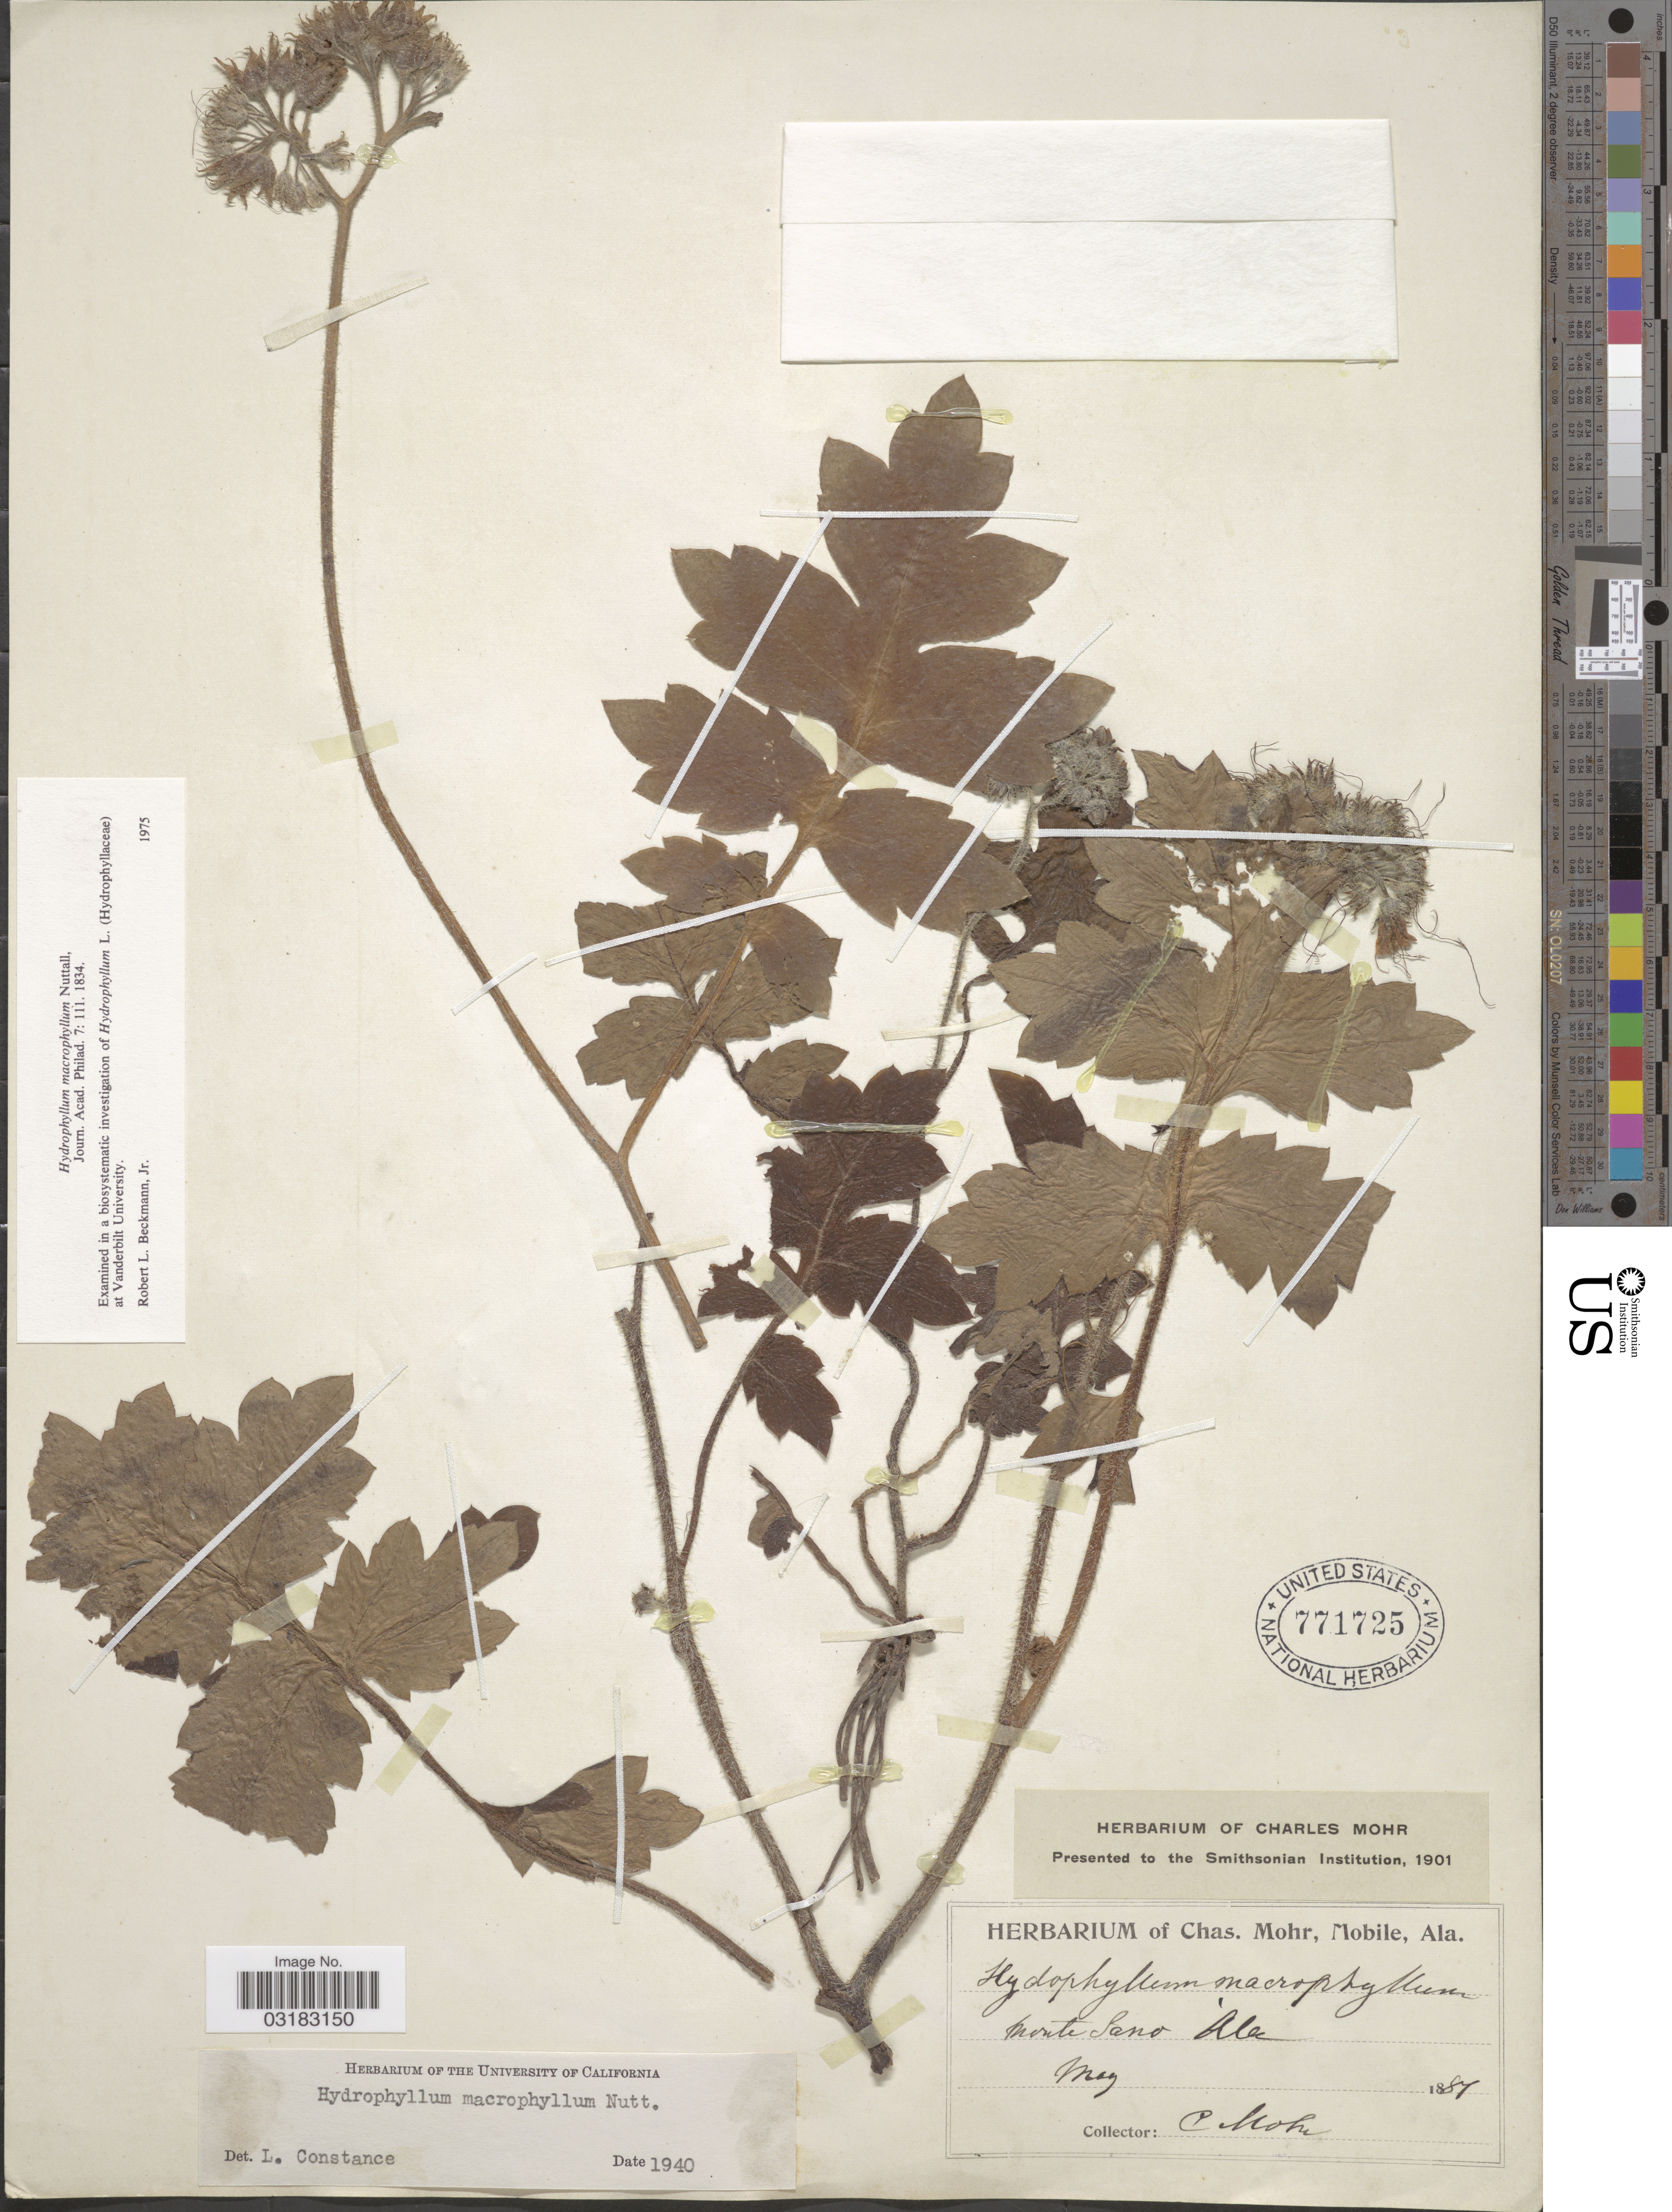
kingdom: Plantae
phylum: Tracheophyta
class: Magnoliopsida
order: Boraginales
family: Hydrophyllaceae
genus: Hydrophyllum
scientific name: Hydrophyllum macrophyllum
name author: Nutt.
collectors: C. T. Mohr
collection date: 1887-05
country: United States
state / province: Alabama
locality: Monte Sano.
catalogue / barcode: US 771725